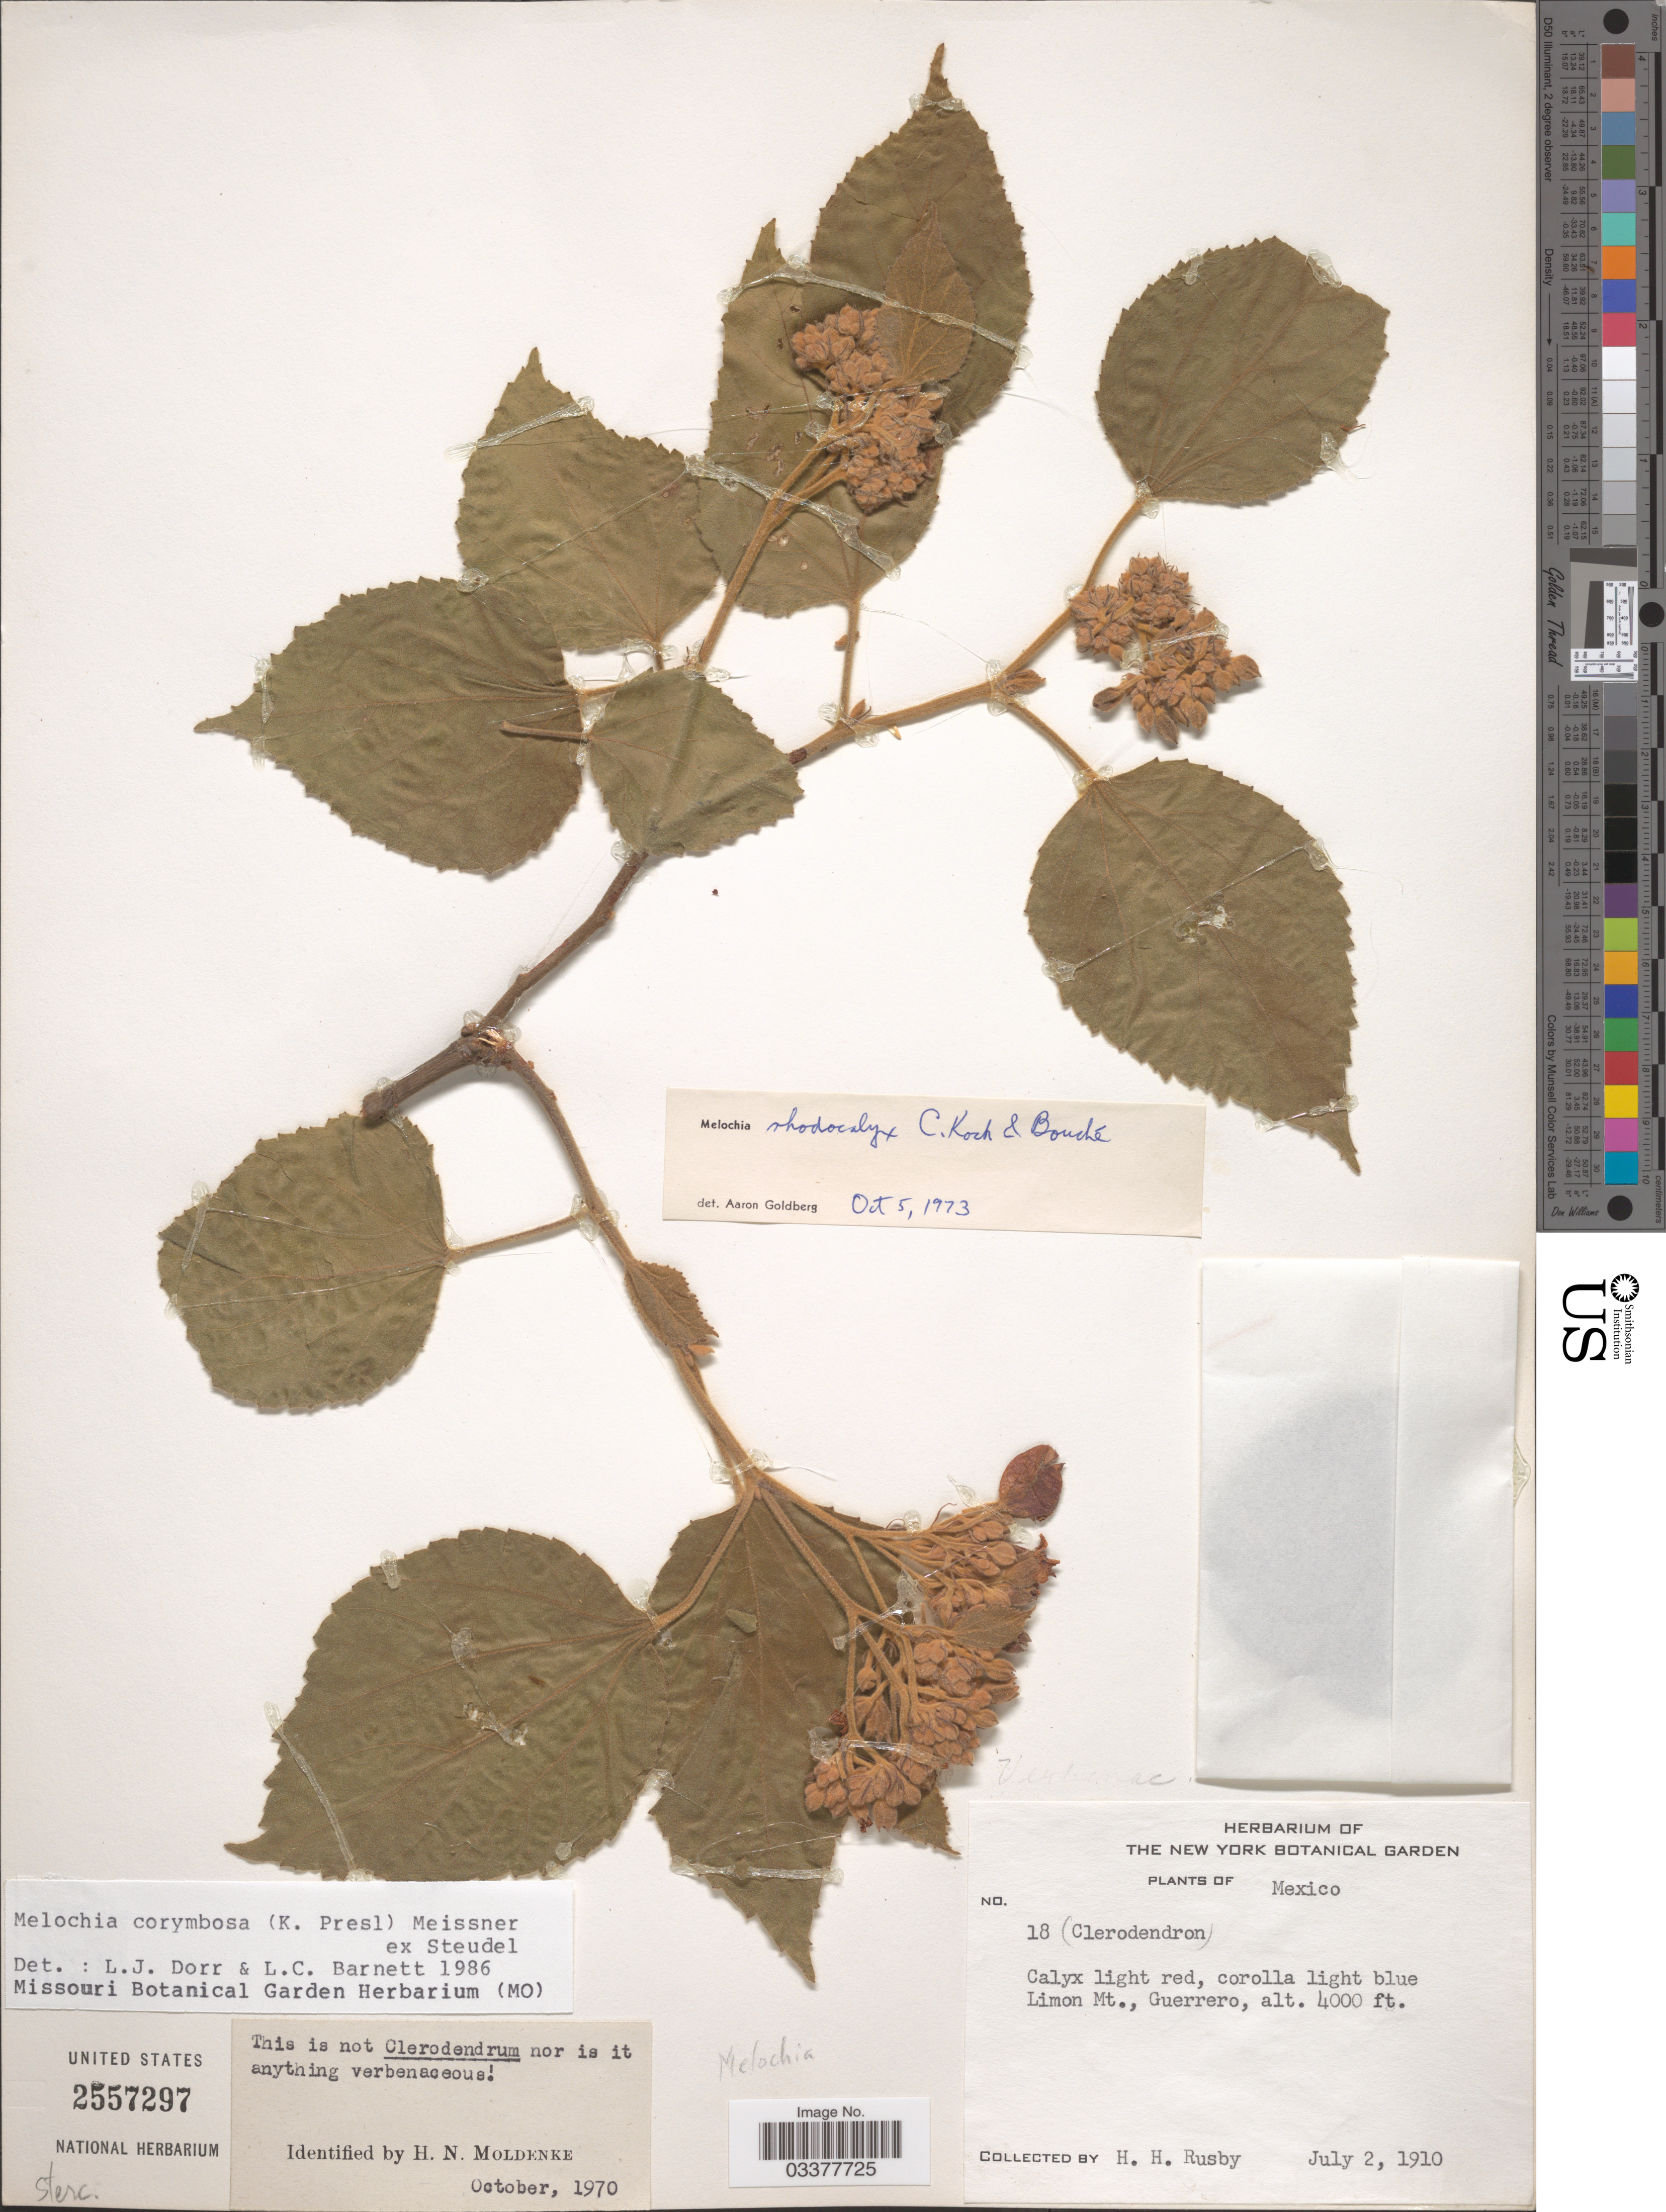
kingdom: Plantae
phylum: Tracheophyta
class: Magnoliopsida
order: Malvales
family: Malvaceae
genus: Melochia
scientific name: Melochia corymbosa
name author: (C. Presl) Meissn. ex Steud.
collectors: H. H. Rusby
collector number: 18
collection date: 1910-07-02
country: Mexico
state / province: Guerrero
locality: Limon Mt.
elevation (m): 1219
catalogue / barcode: US 2557297